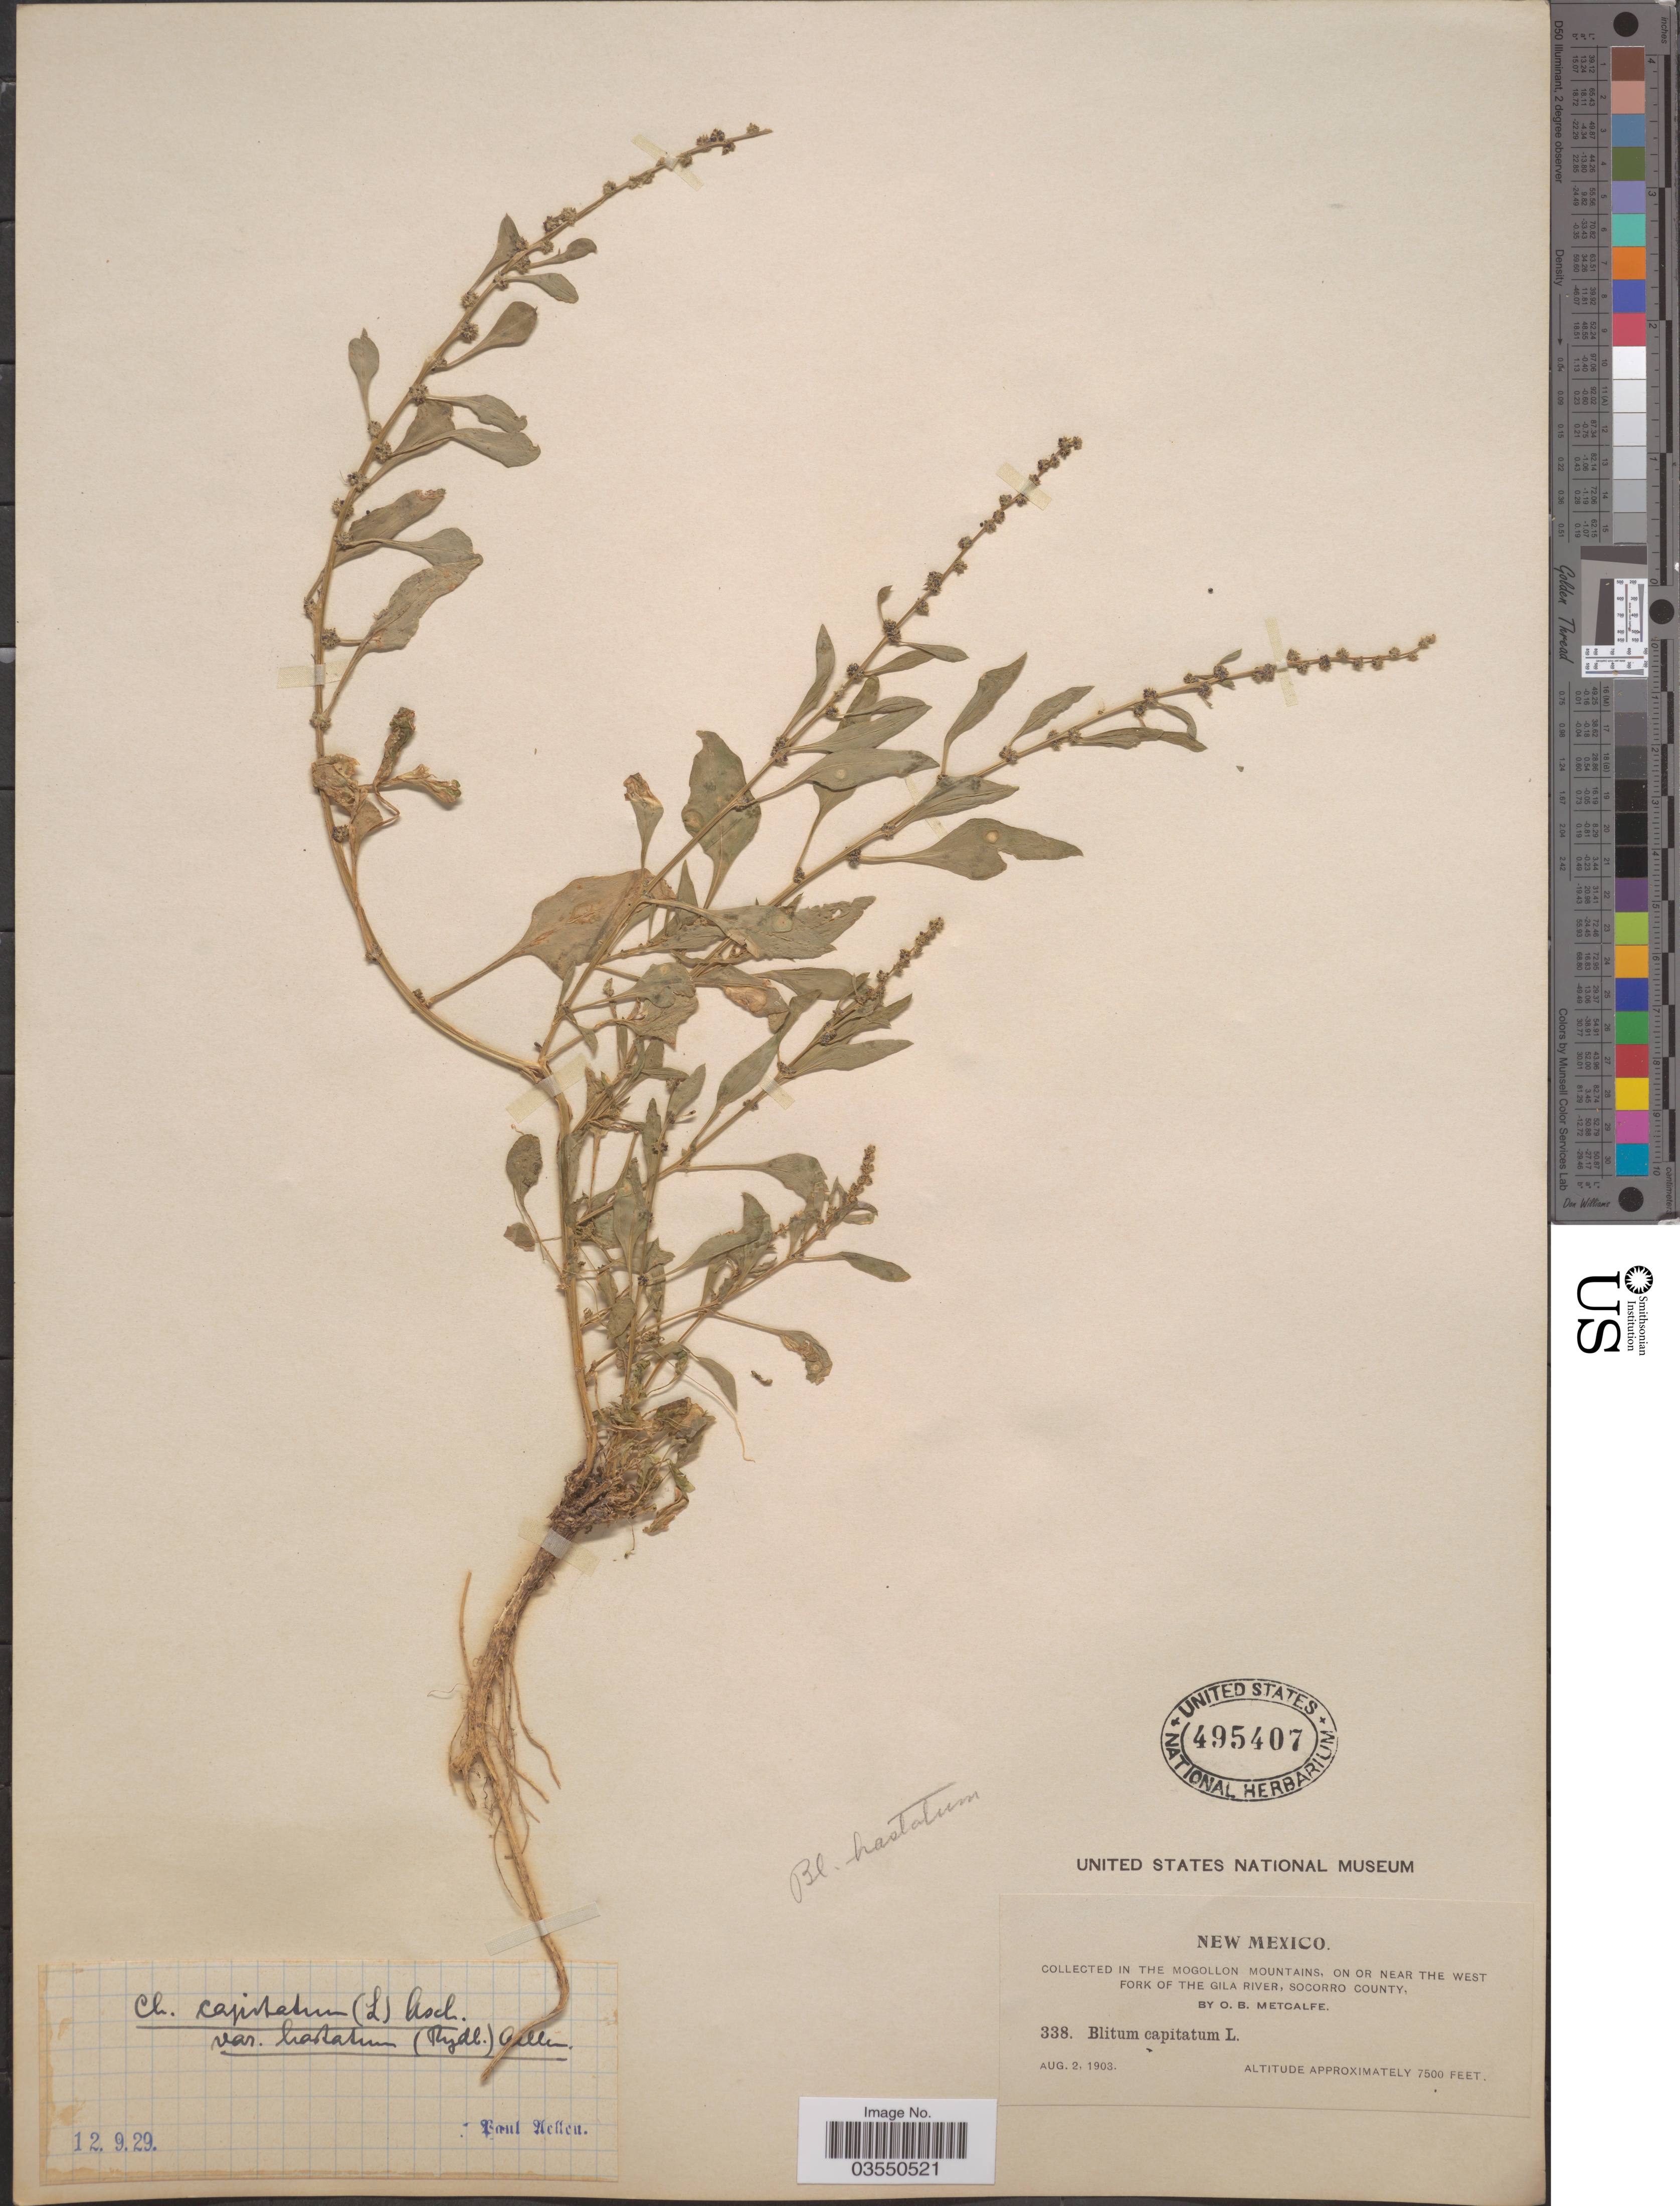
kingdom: Plantae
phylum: Tracheophyta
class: Magnoliopsida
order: Caryophyllales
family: Amaranthaceae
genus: Blitum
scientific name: Blitum hastatum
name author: Rydb.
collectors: O. B. Metcalfe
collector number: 338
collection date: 1903-08-02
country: United States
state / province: New Mexico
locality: In the Mogollon Mountains, on or near the West Fork of the Gila River, Socorro County.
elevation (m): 2286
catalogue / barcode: US 495407